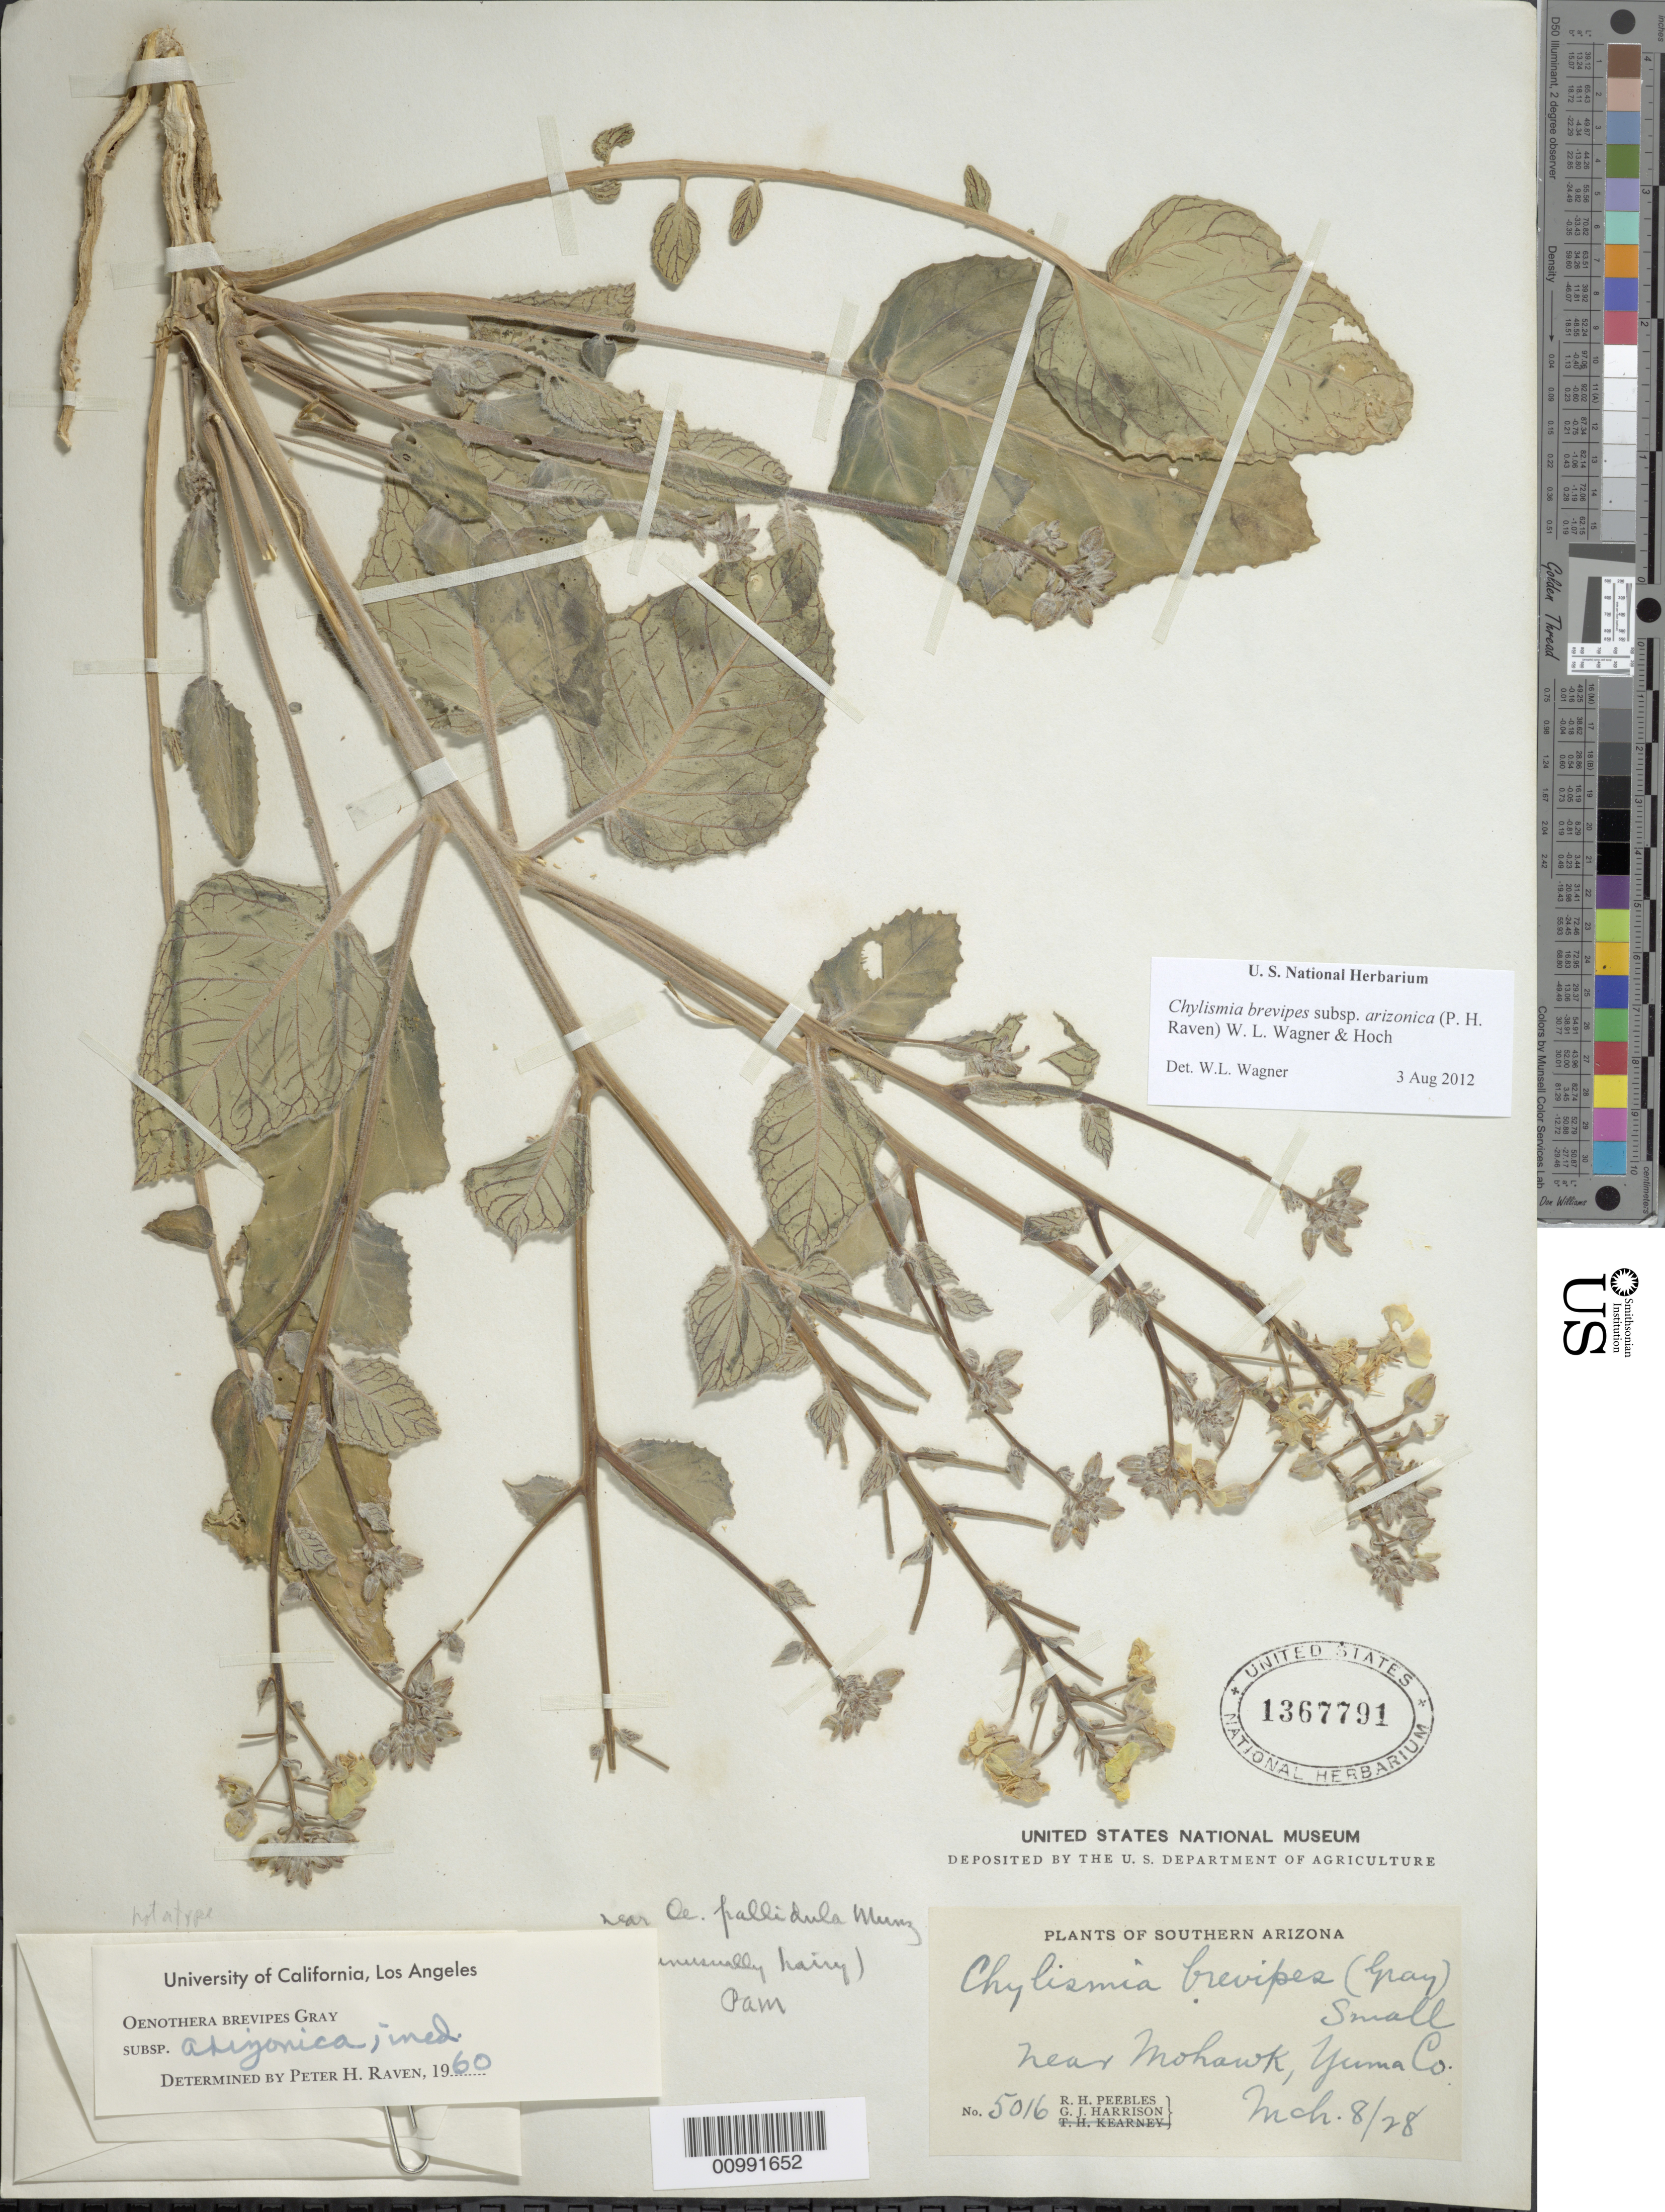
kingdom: Plantae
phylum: Tracheophyta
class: Magnoliopsida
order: Myrtales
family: Onagraceae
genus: Chylismia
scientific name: Chylismia brevipes subsp. arizonica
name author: (P.H. Raven) W.L. Wagner & Hoch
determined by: Wagner, W. L., (BOT), Smithsonian Institution - National Museum of Natural History (UNITED STATES)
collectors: R. H. Peebles & G. J. Harrison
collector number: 5016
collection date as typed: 08 Mar 1928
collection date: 1928-03-08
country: United States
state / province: Arizona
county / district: Yuma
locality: Near Mohawk.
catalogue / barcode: US 1367791